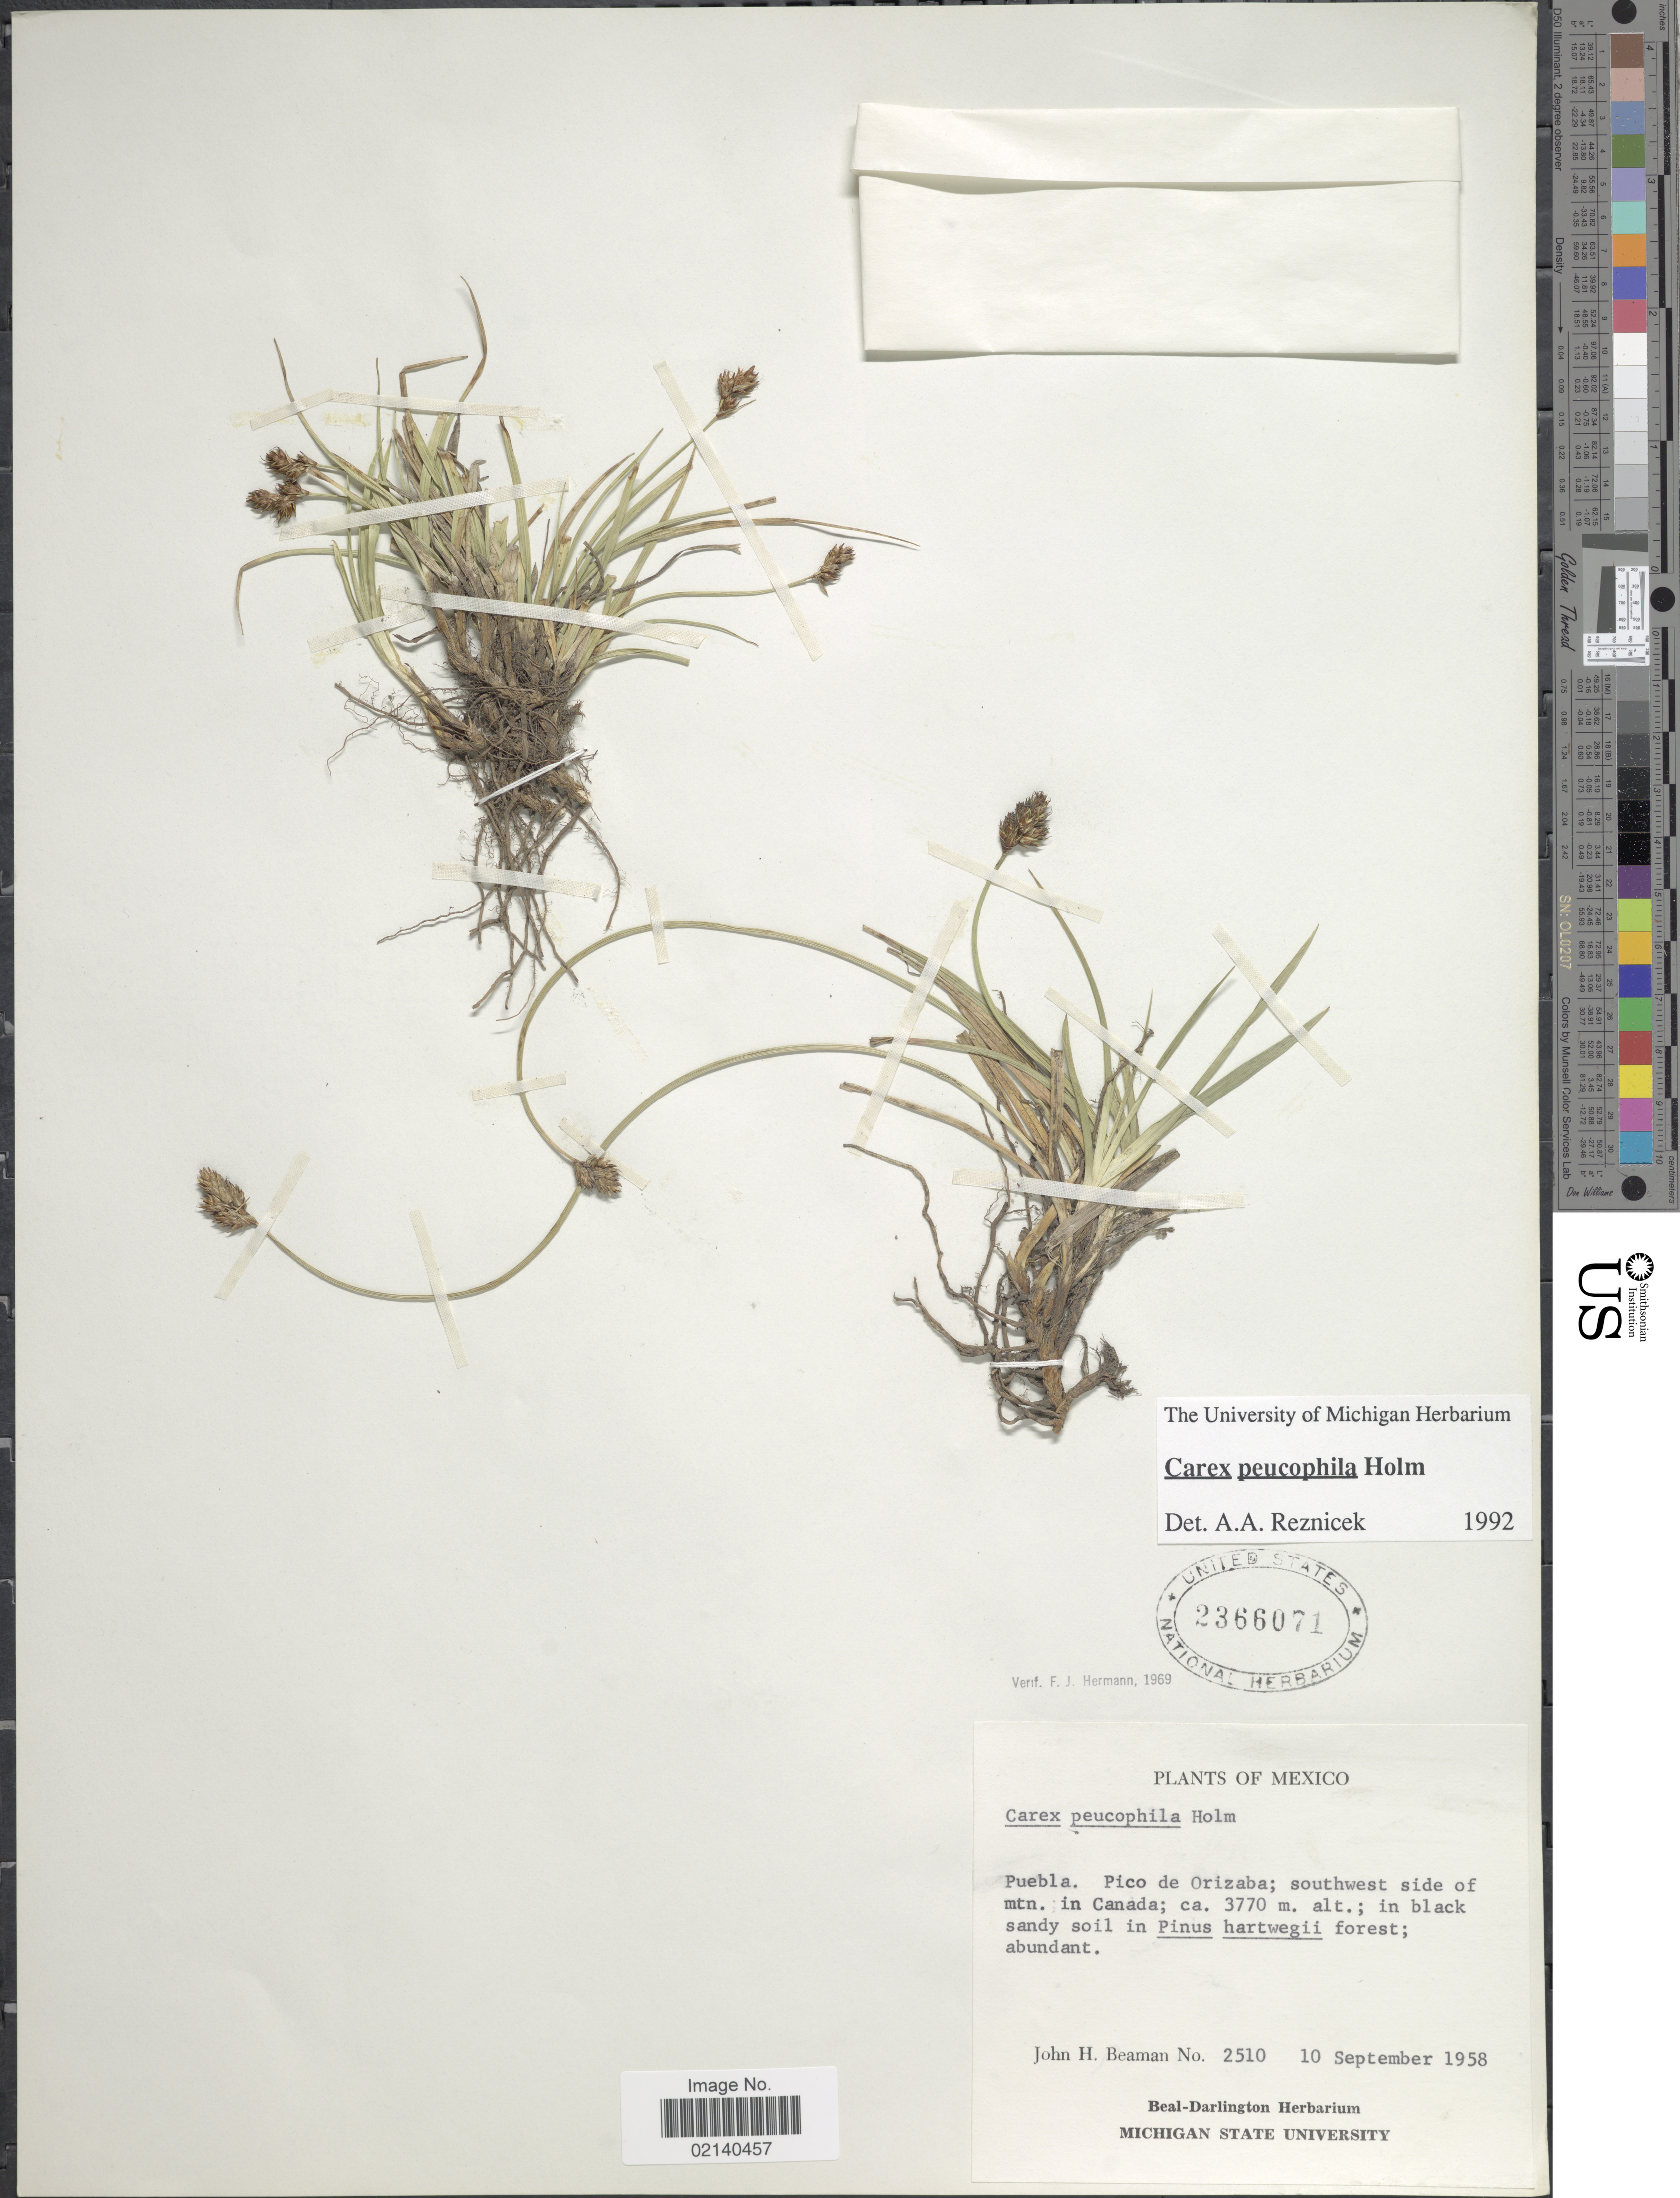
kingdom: Plantae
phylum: Tracheophyta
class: Liliopsida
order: Poales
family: Cyperaceae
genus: Carex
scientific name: Carex peucophila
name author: Holm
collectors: J. H. Beaman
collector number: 2510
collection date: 1958-09-10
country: Mexico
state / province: Puebla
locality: Pico de Orizaba; southwest side of mtn. in Canada.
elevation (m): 3770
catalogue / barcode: US 2366071